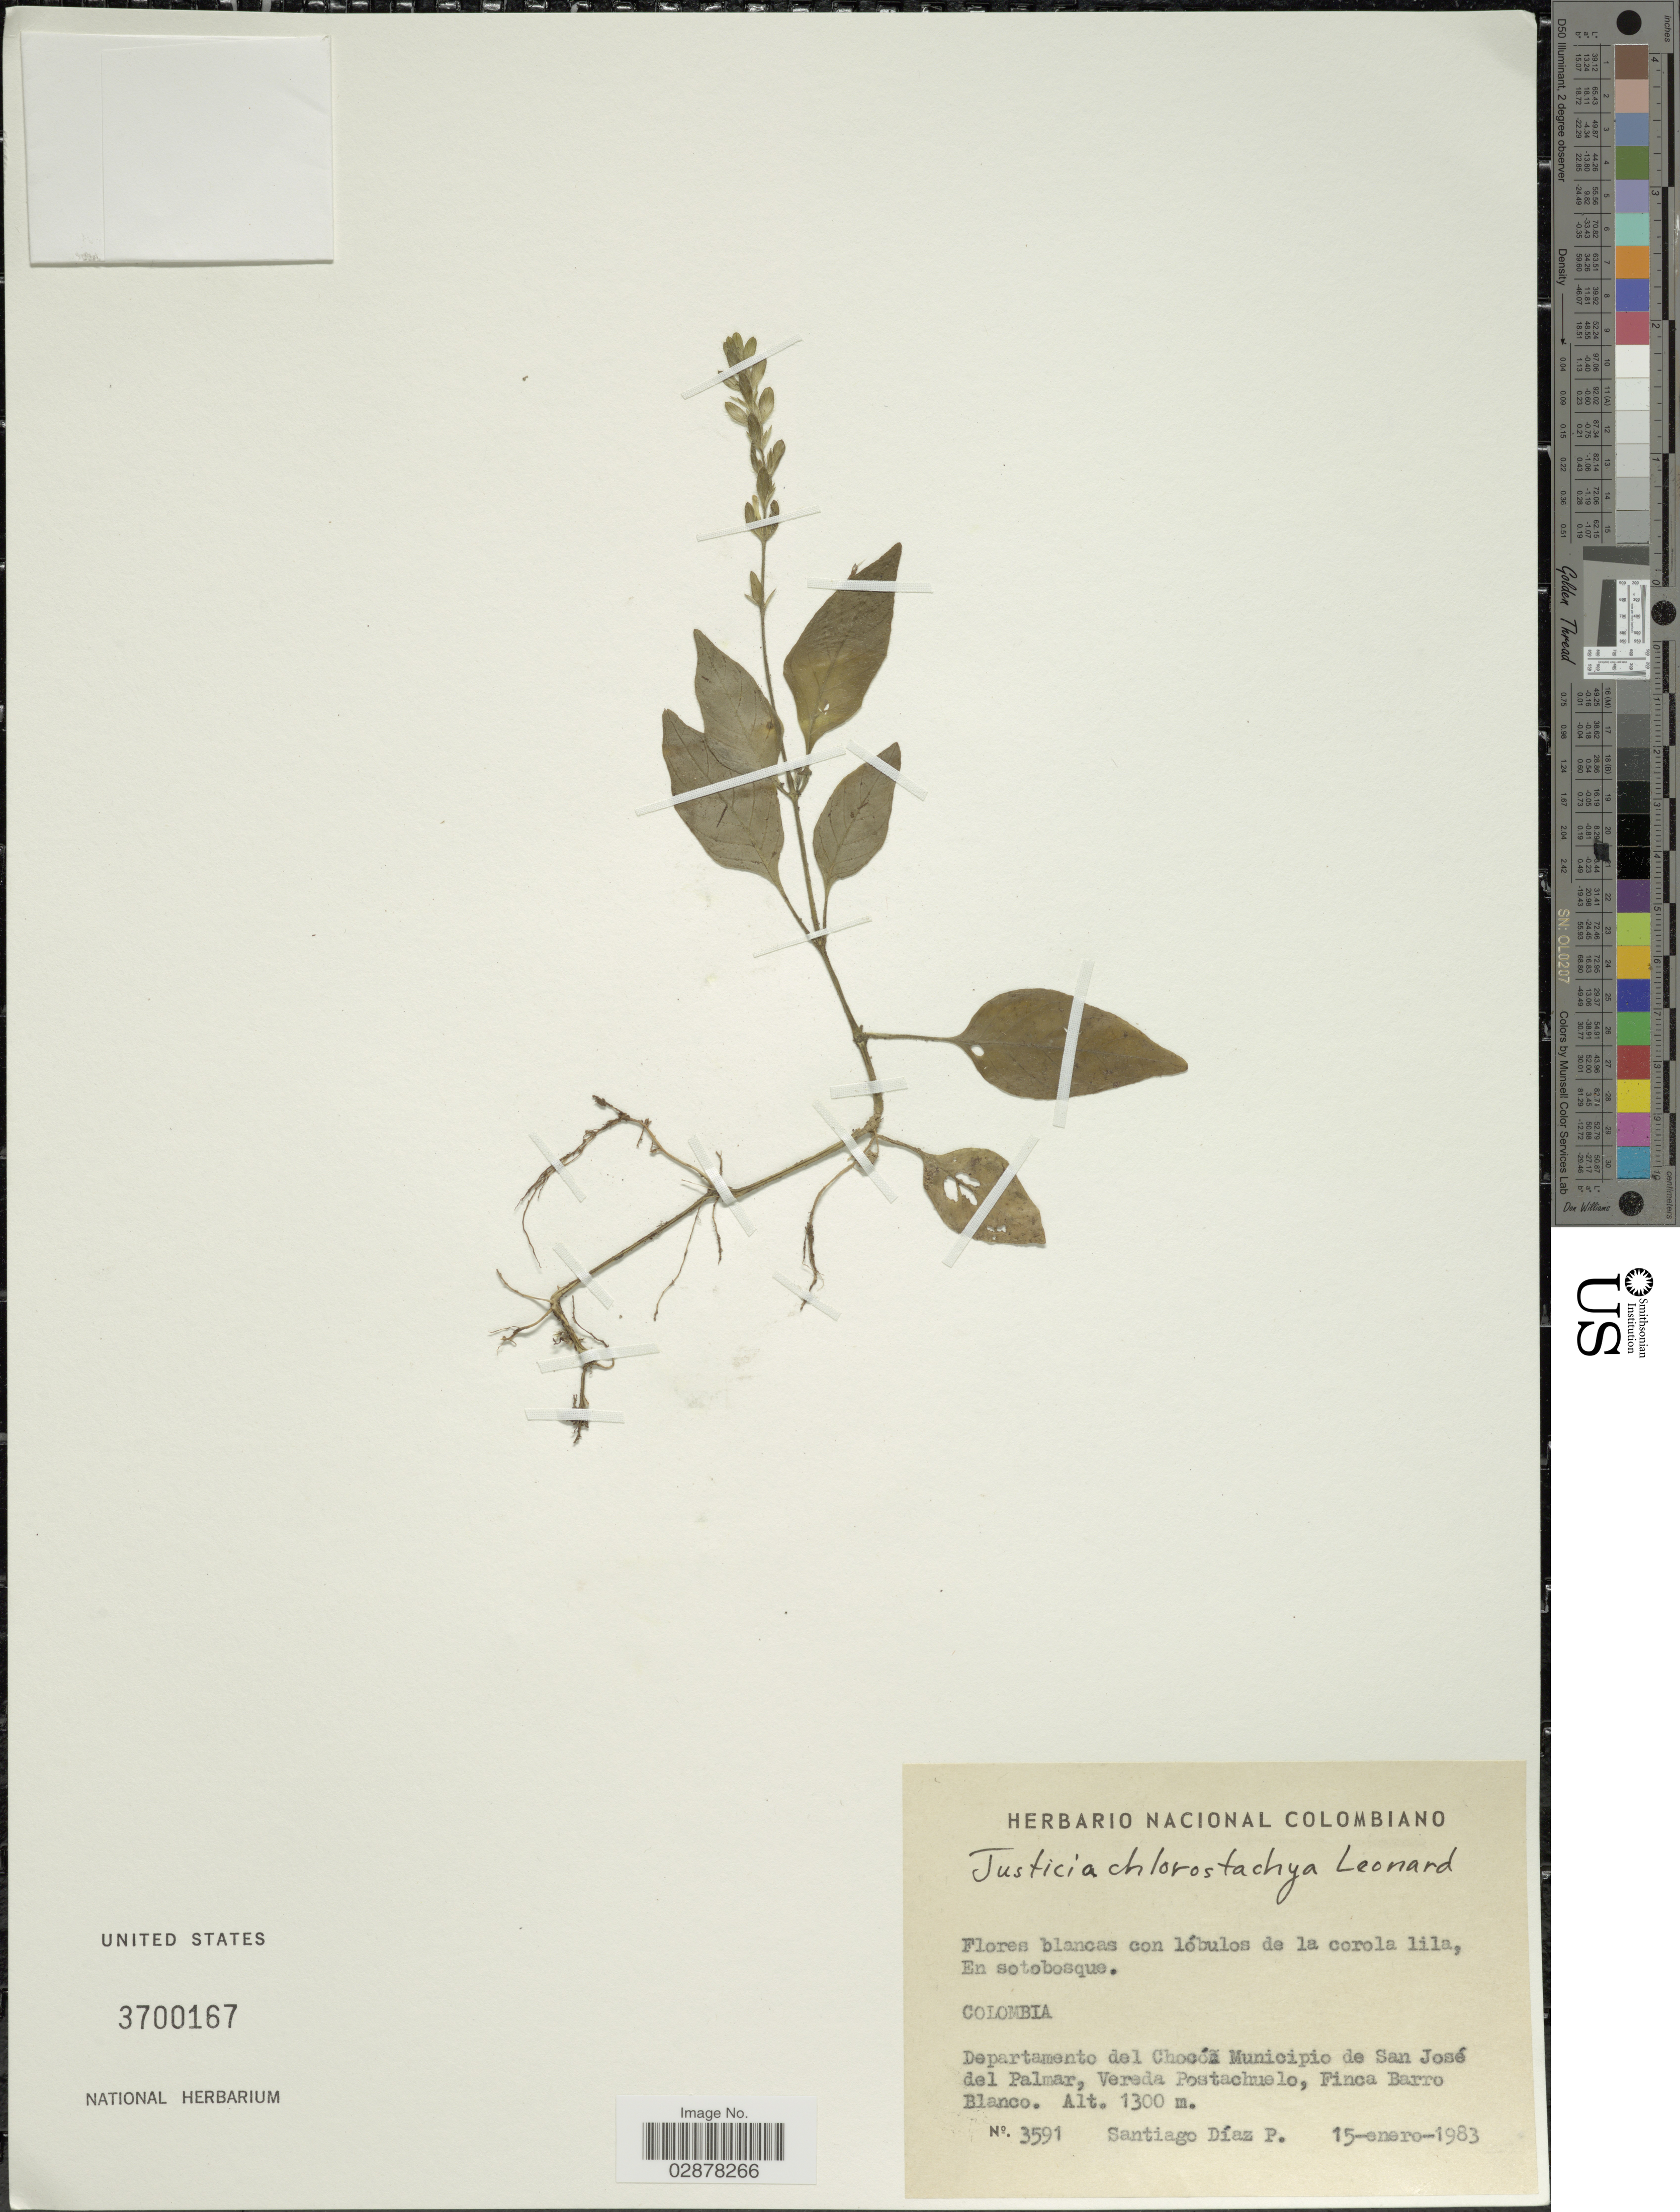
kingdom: Plantae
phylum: Tracheophyta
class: Magnoliopsida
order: Lamiales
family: Acanthaceae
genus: Justicia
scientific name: Justicia chlorostachya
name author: Leonard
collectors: S. Diaz P.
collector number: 3591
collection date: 1983-01-15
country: Colombia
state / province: Chocó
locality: Departamento del Chocó, Municipio de San José del Palmar, Vereda Postachuelo, Finca Barro Blanco.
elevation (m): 1300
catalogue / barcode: US 3700167